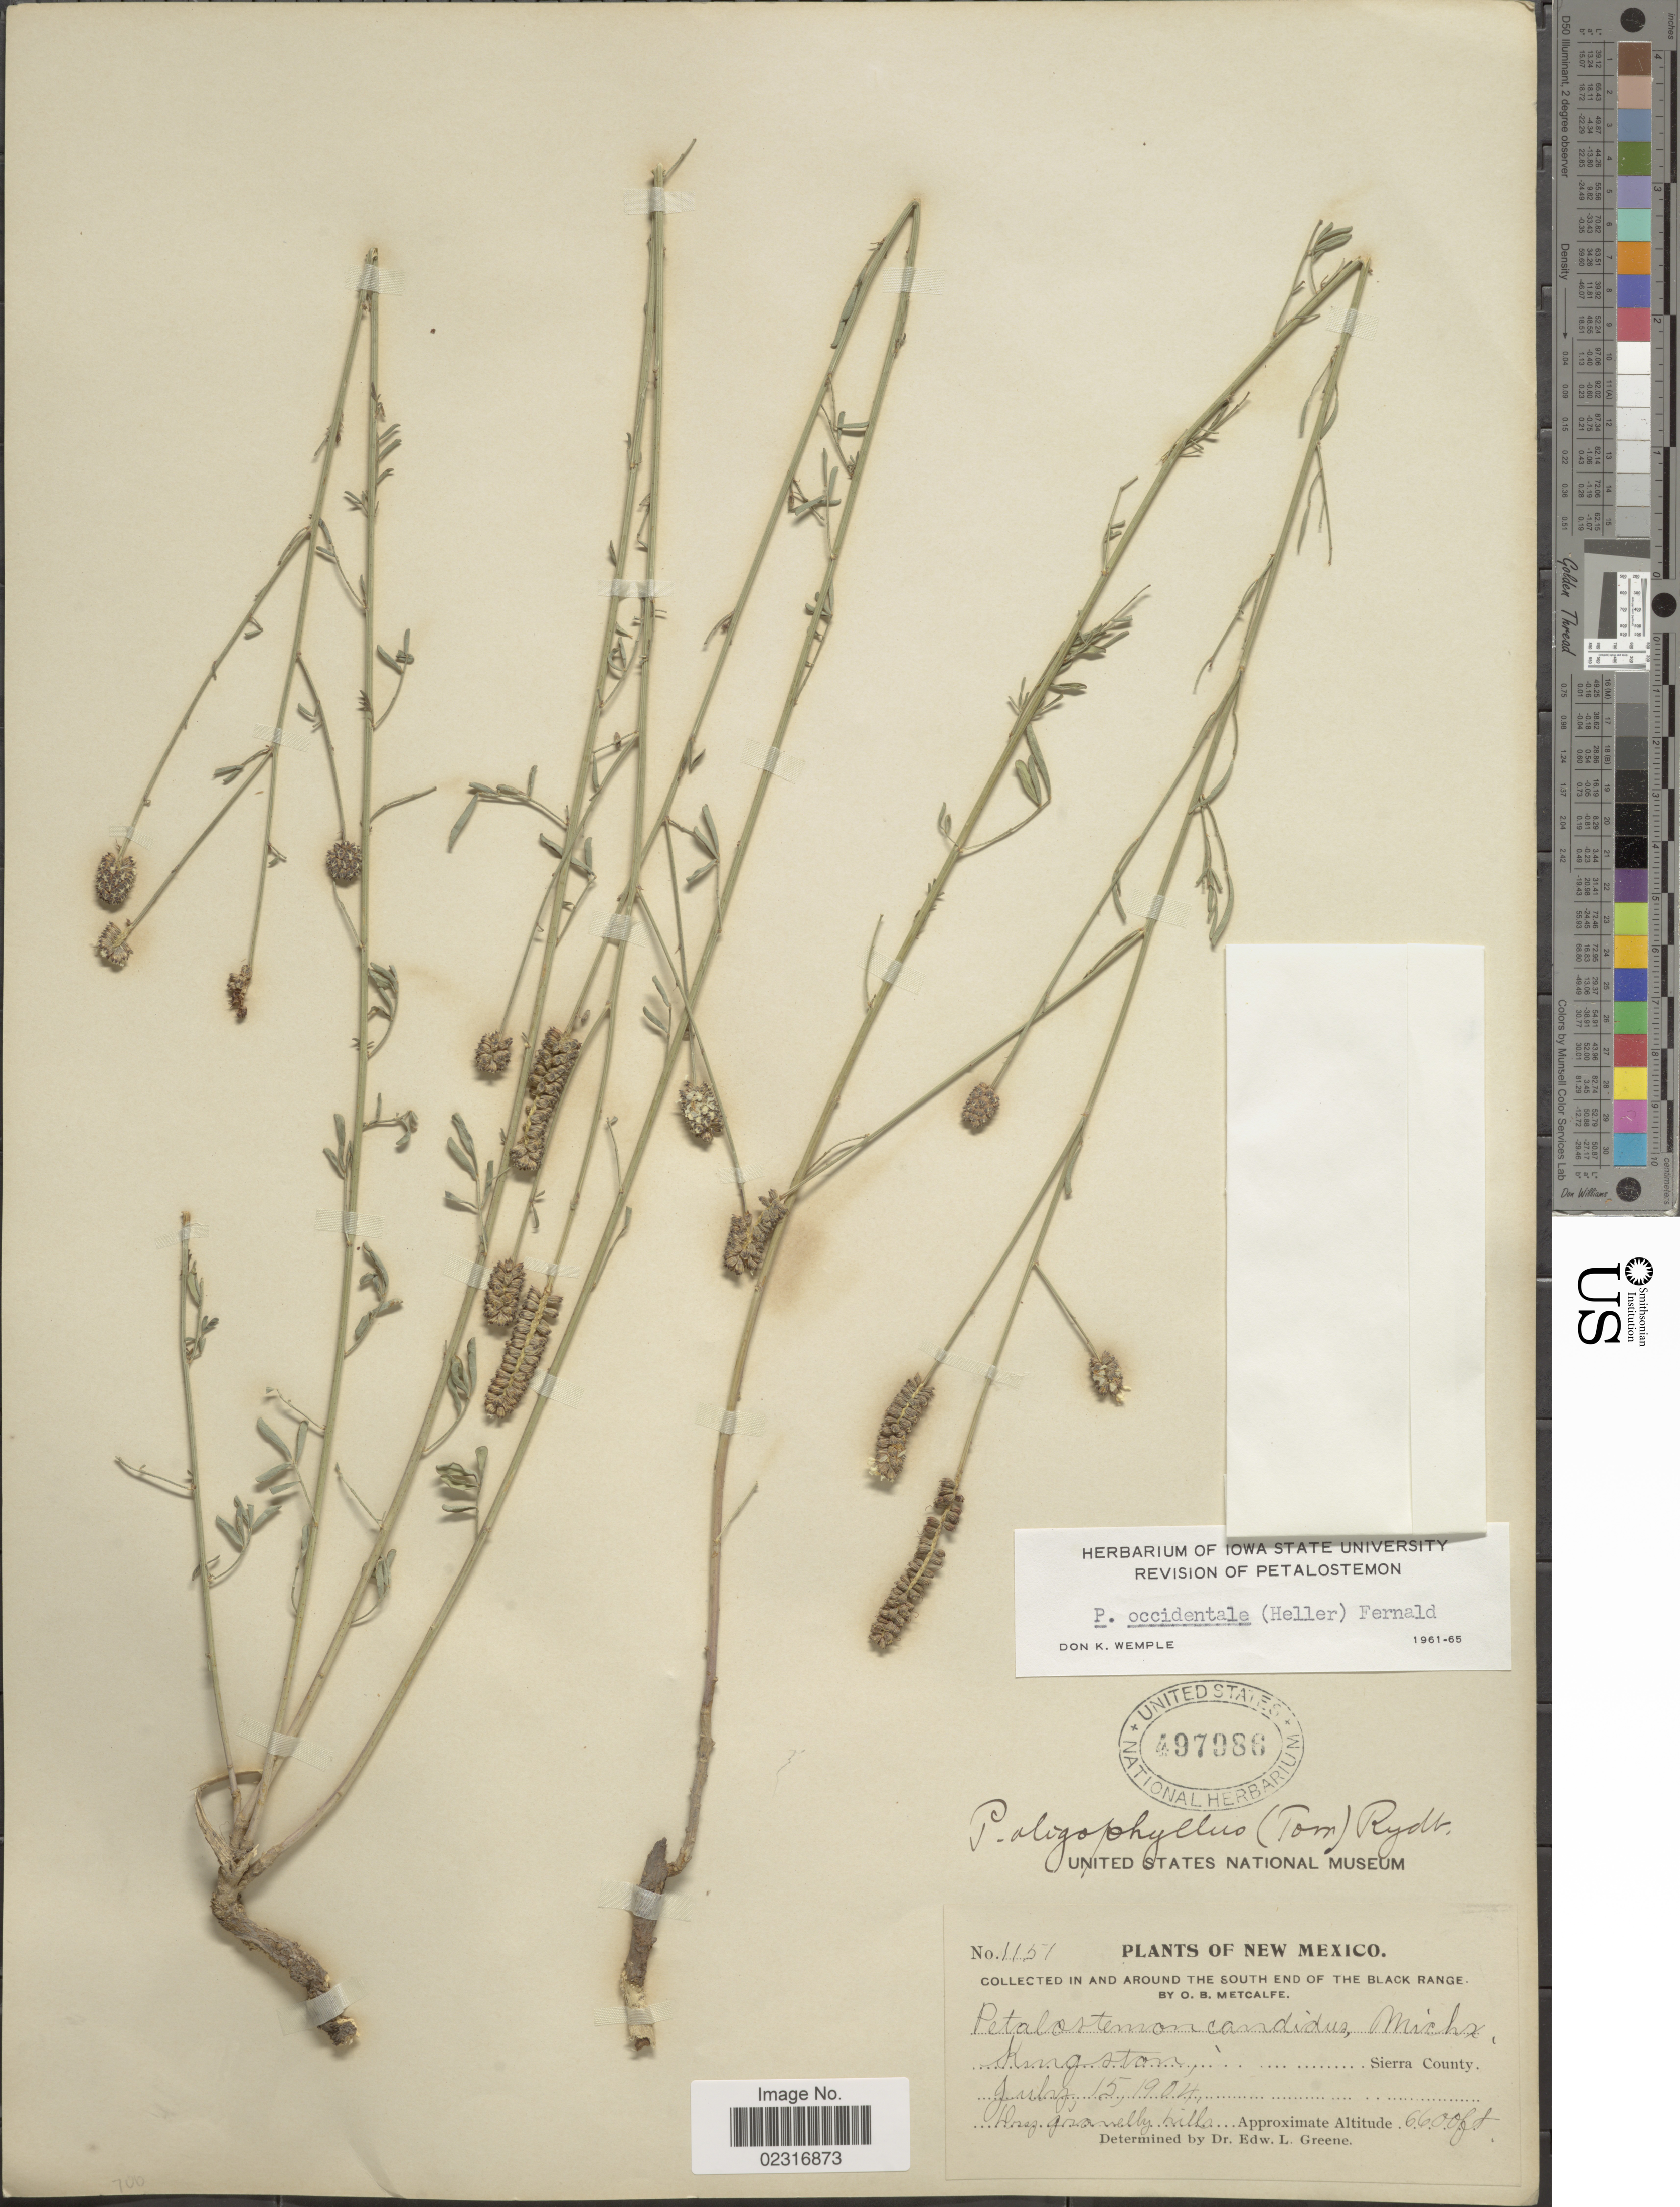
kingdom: Plantae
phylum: Tracheophyta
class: Magnoliopsida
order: Fabales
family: Fabaceae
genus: Dalea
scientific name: Dalea candida var. oligophylla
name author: (Torr) Shinners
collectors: O. B. Metcalfe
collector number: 1151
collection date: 1904-07-15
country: United States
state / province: New Mexico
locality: The south end of the Black Range. Kingston, Sierra County.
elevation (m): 2012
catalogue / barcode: US 497986